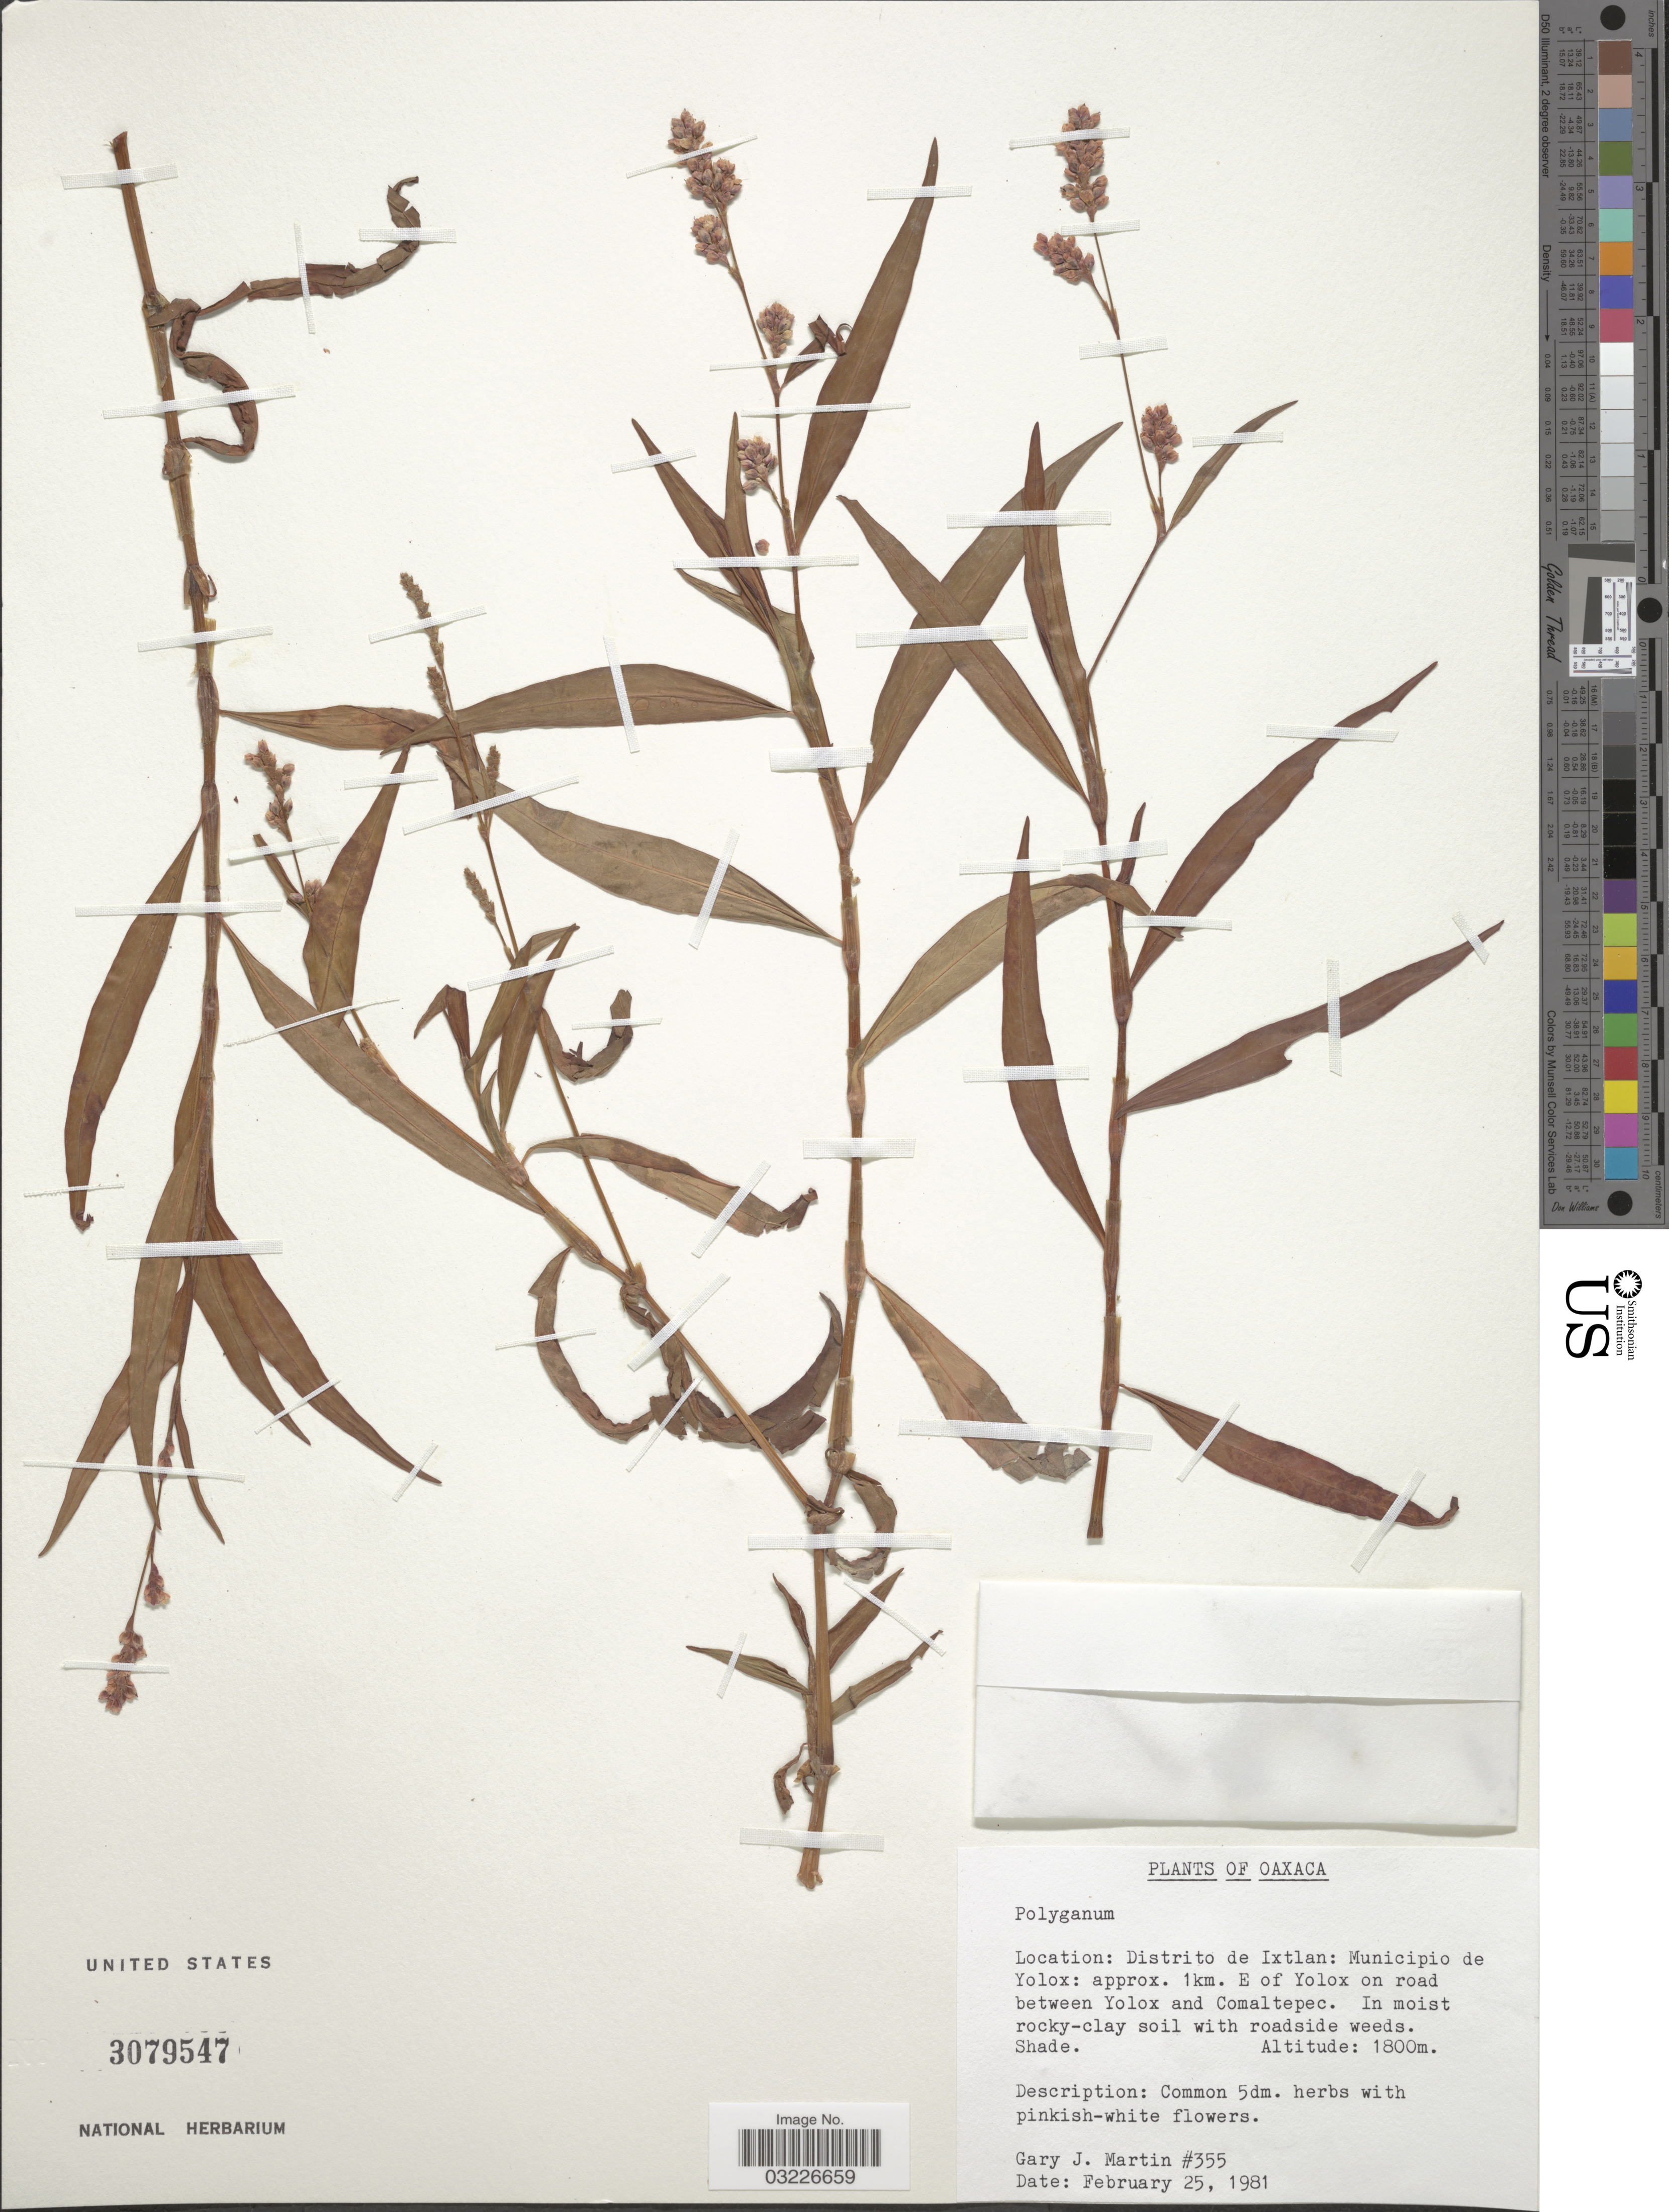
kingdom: Plantae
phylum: Tracheophyta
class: Magnoliopsida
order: Caryophyllales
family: Polygonaceae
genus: Polygonum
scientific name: Polygonum sp.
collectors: G. J. Martin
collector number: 355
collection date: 1981-02-25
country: Mexico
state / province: Oaxaca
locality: Distrito de Ixtlan: Municipio de Yolox: approx. 1km E of Yolox on road between Yolox and Comaltepec.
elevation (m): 1800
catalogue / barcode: US 3079547